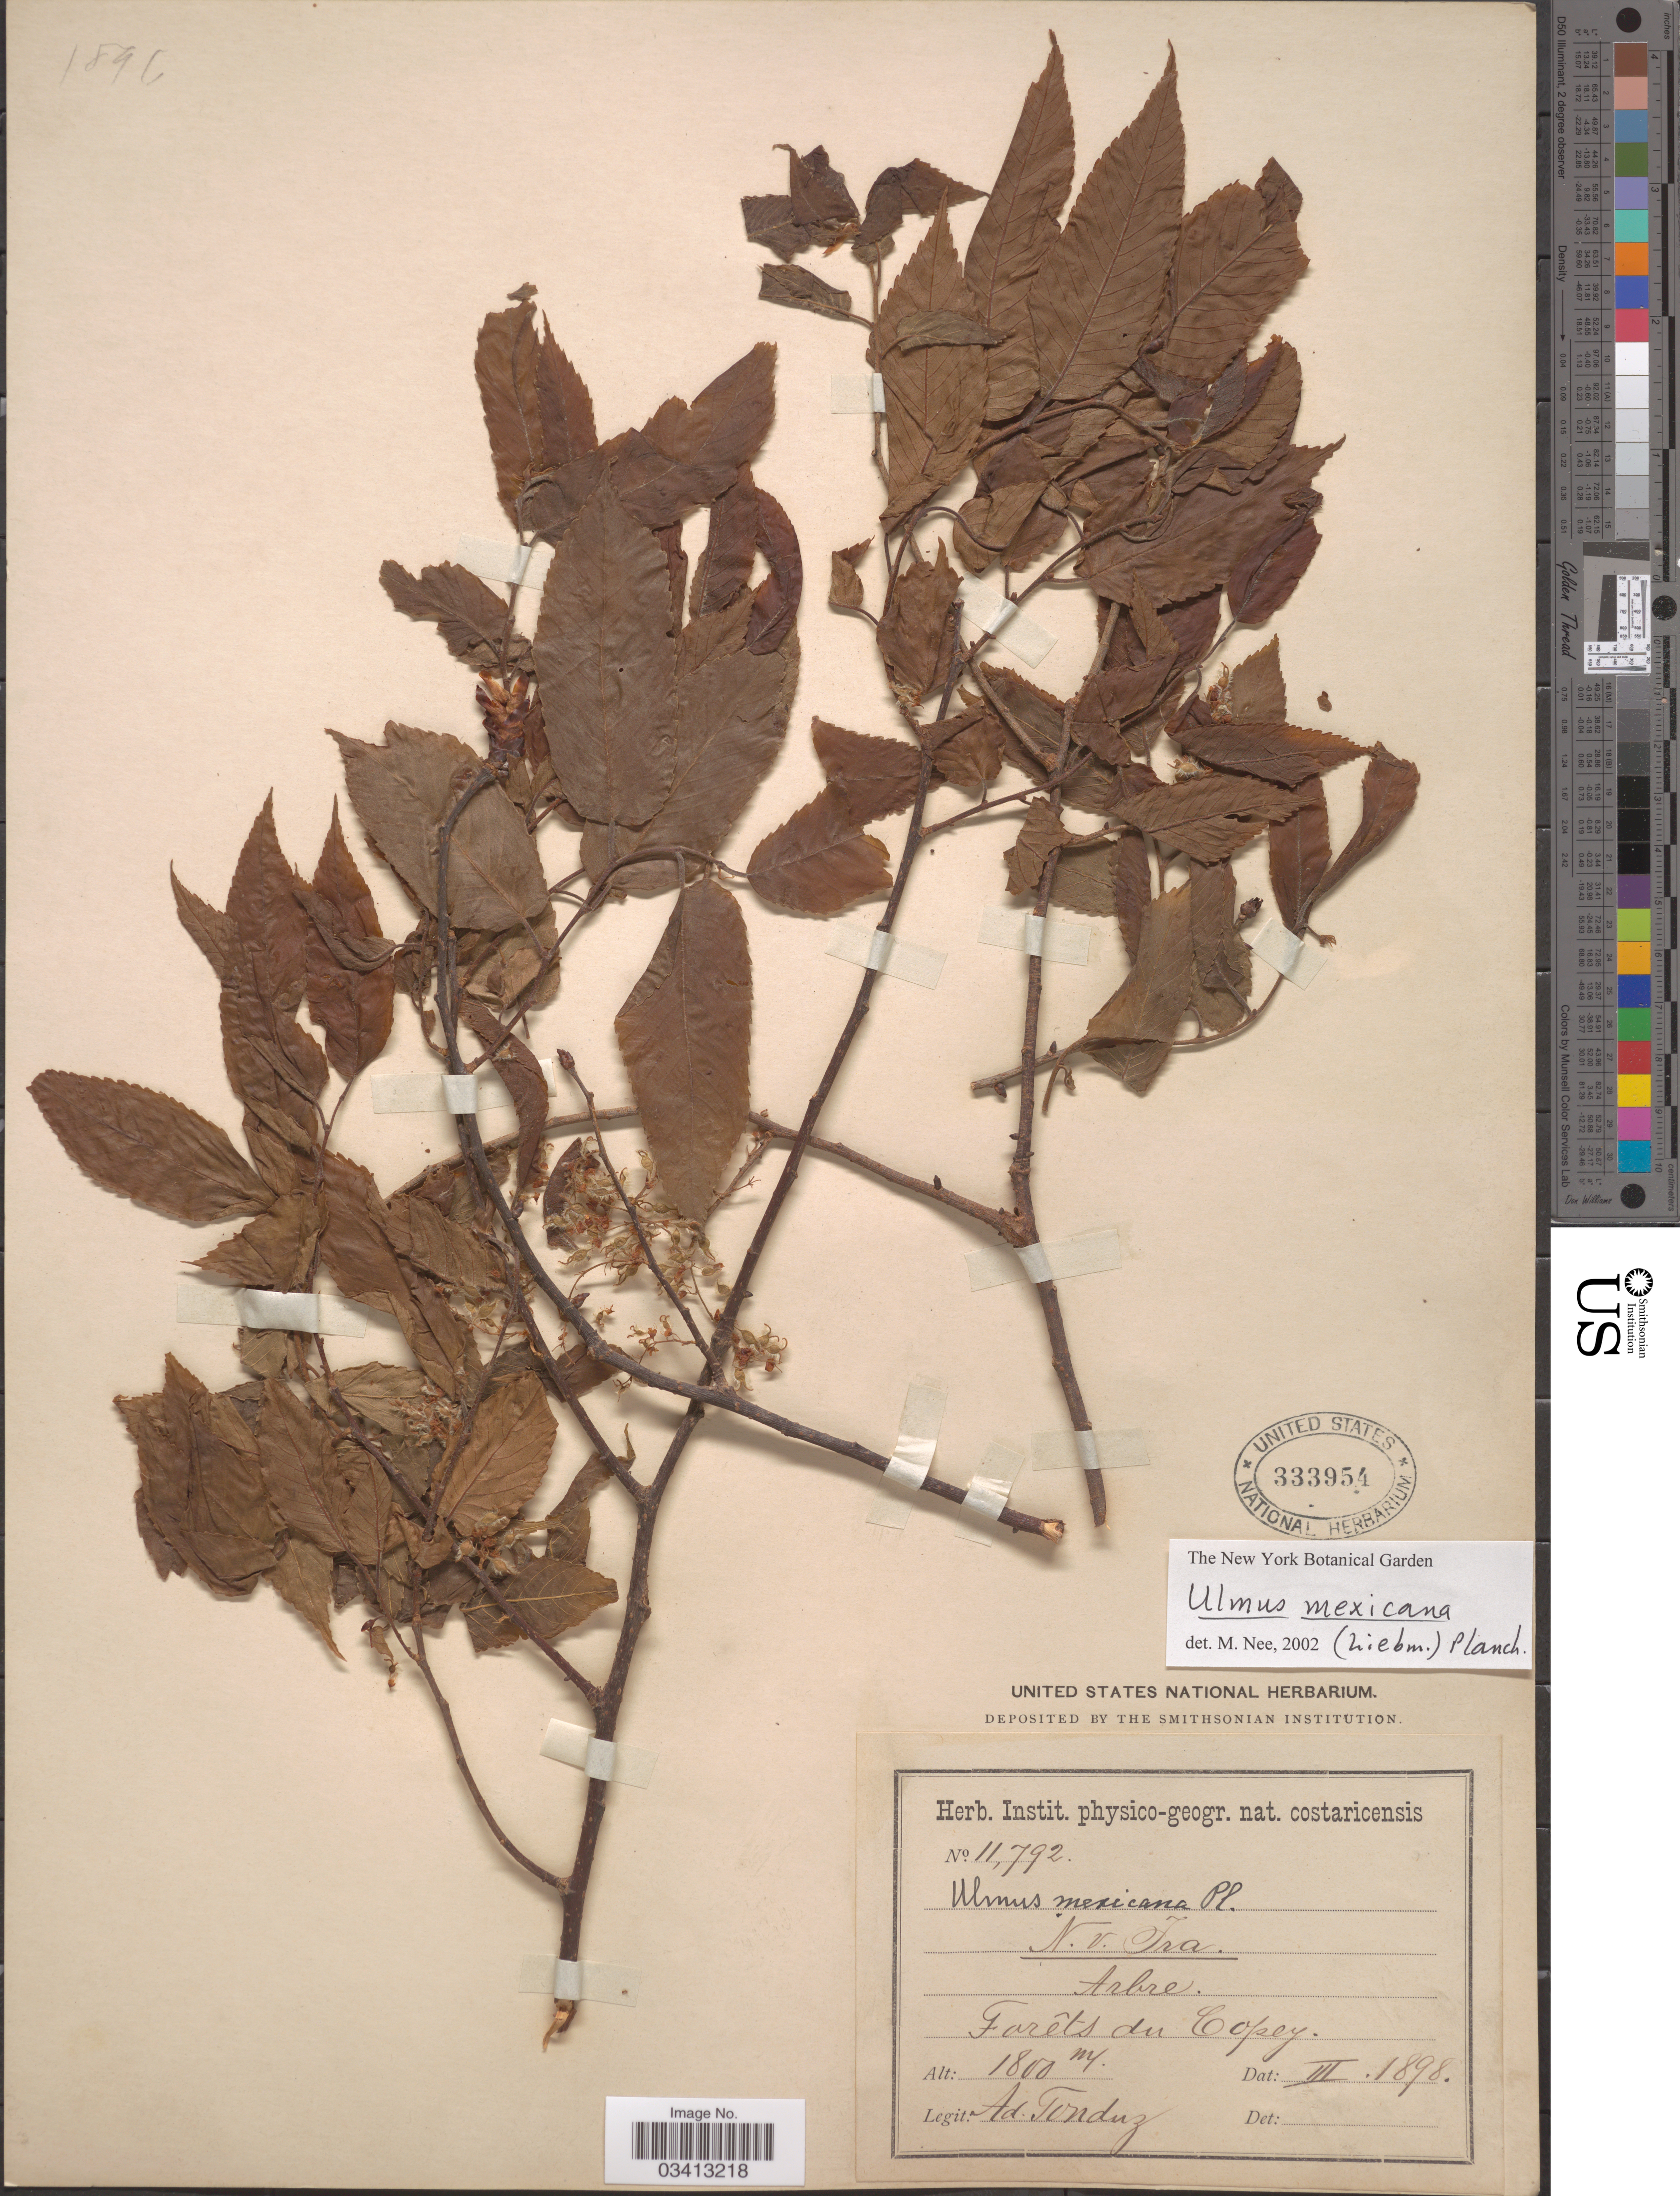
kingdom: Plantae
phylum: Tracheophyta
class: Magnoliopsida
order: Rosales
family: Ulmaceae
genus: Ulmus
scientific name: Ulmus mexicana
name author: (Liebm.) Planch.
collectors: A. Tonduz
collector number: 11792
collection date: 1898-03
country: Costa Rica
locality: Forêts du Copez.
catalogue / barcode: US 333954